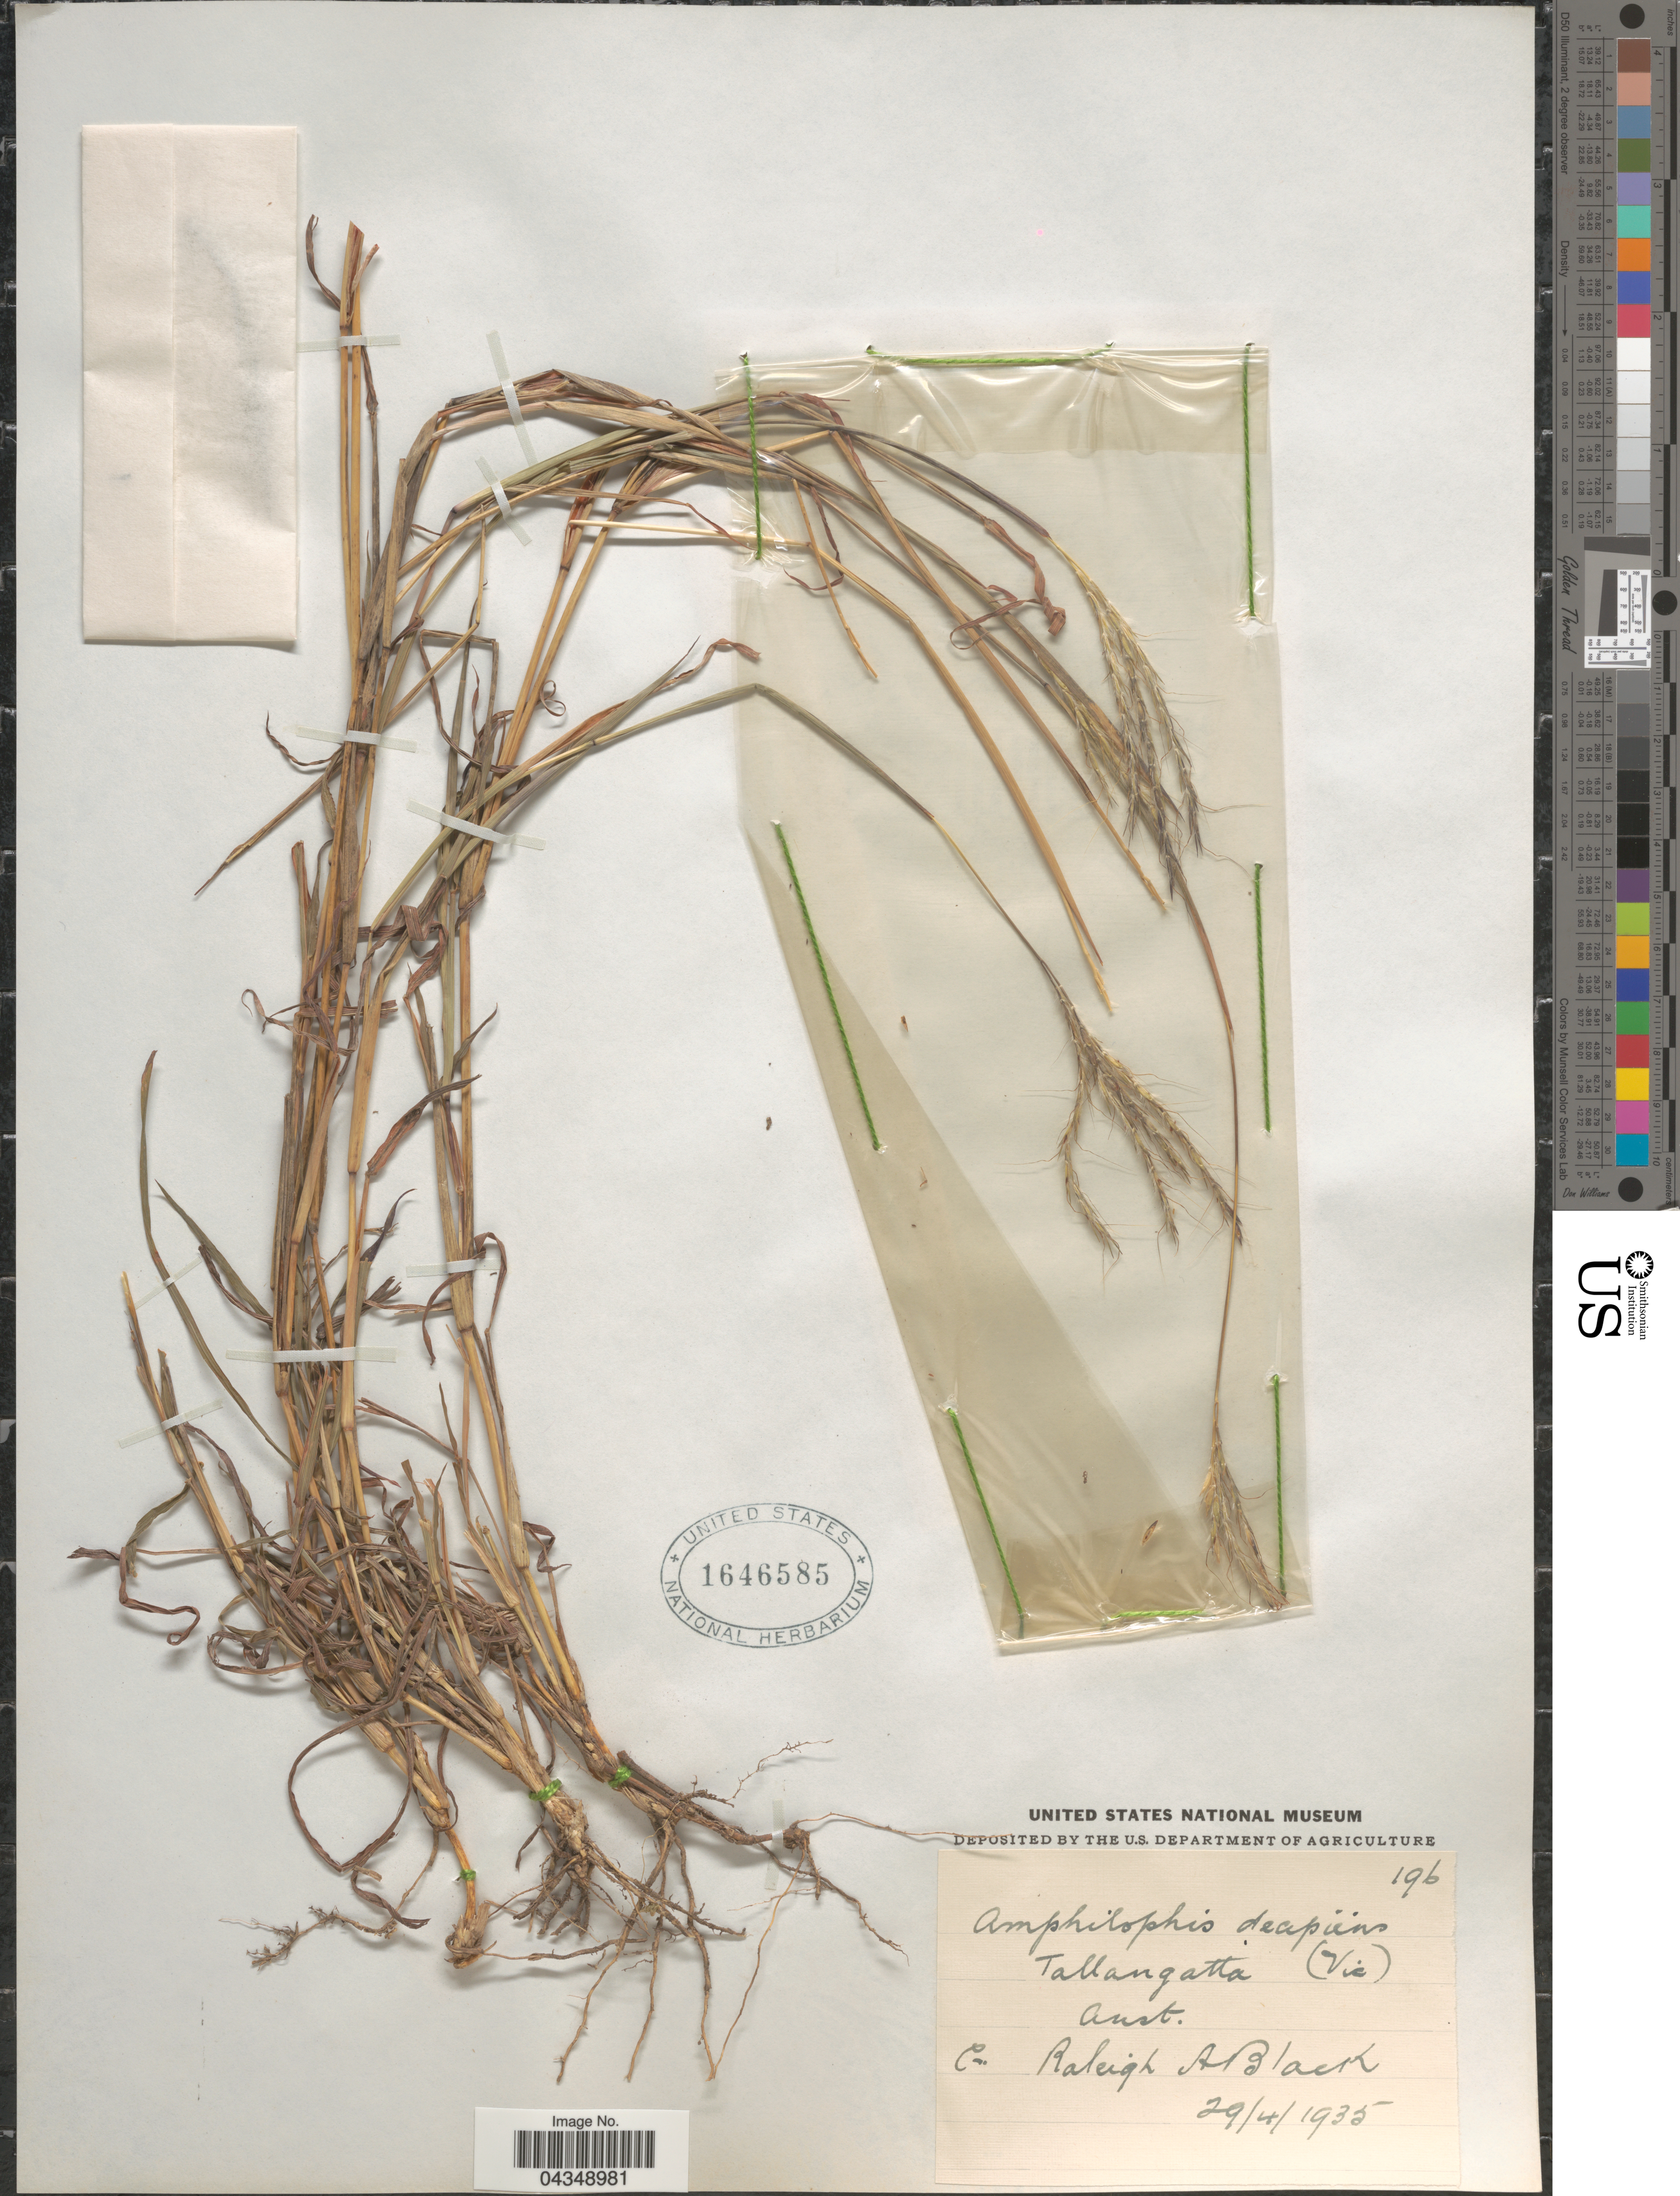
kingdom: Plantae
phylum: Tracheophyta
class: Liliopsida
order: Poales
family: Poaceae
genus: Bothriochloa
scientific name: Bothriochloa macra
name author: (Steud.) S.T. Blake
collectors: R. A. Black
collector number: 196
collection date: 1935-04-29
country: Australia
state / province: Victoria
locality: Tallangatta (Vic).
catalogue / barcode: US 1646585